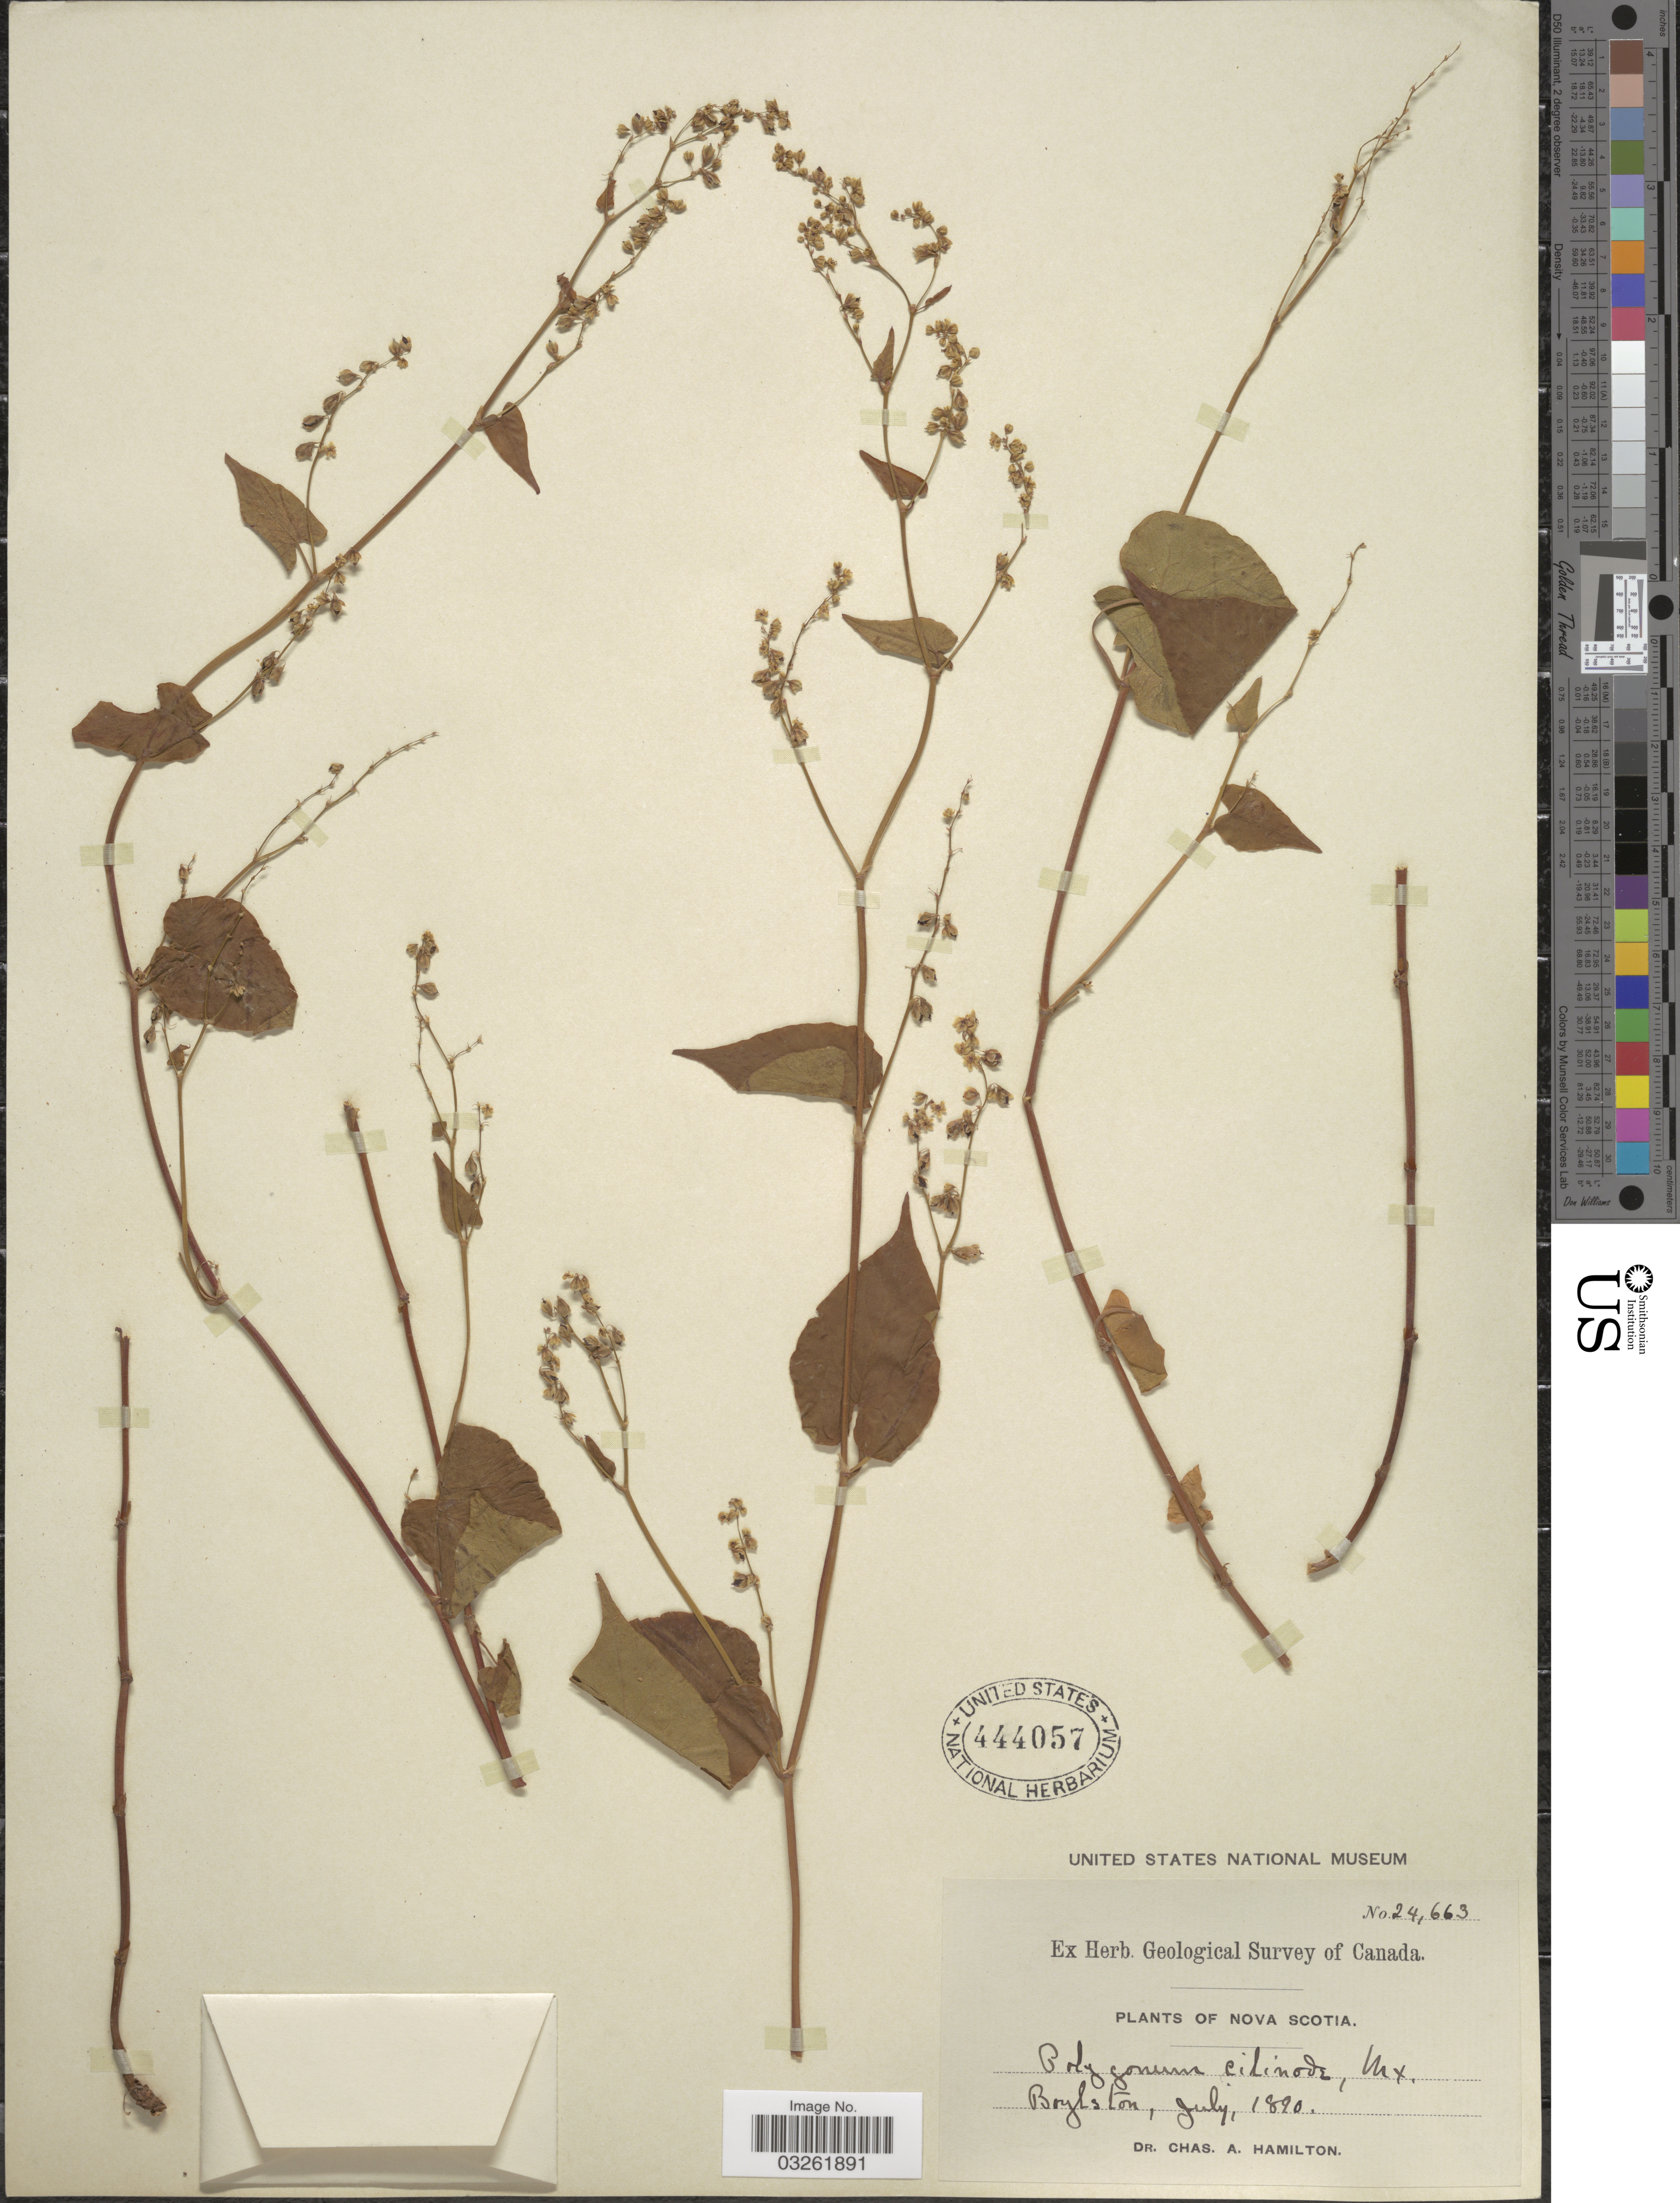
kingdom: Plantae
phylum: Tracheophyta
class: Magnoliopsida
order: Caryophyllales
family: Polygonaceae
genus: Fallopia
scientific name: Fallopia cilinodis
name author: (Michx.) Holub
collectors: C. A. Hamilton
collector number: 24663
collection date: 1890-07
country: Canada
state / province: Nova Scotia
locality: Boylston.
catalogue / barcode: US 444057